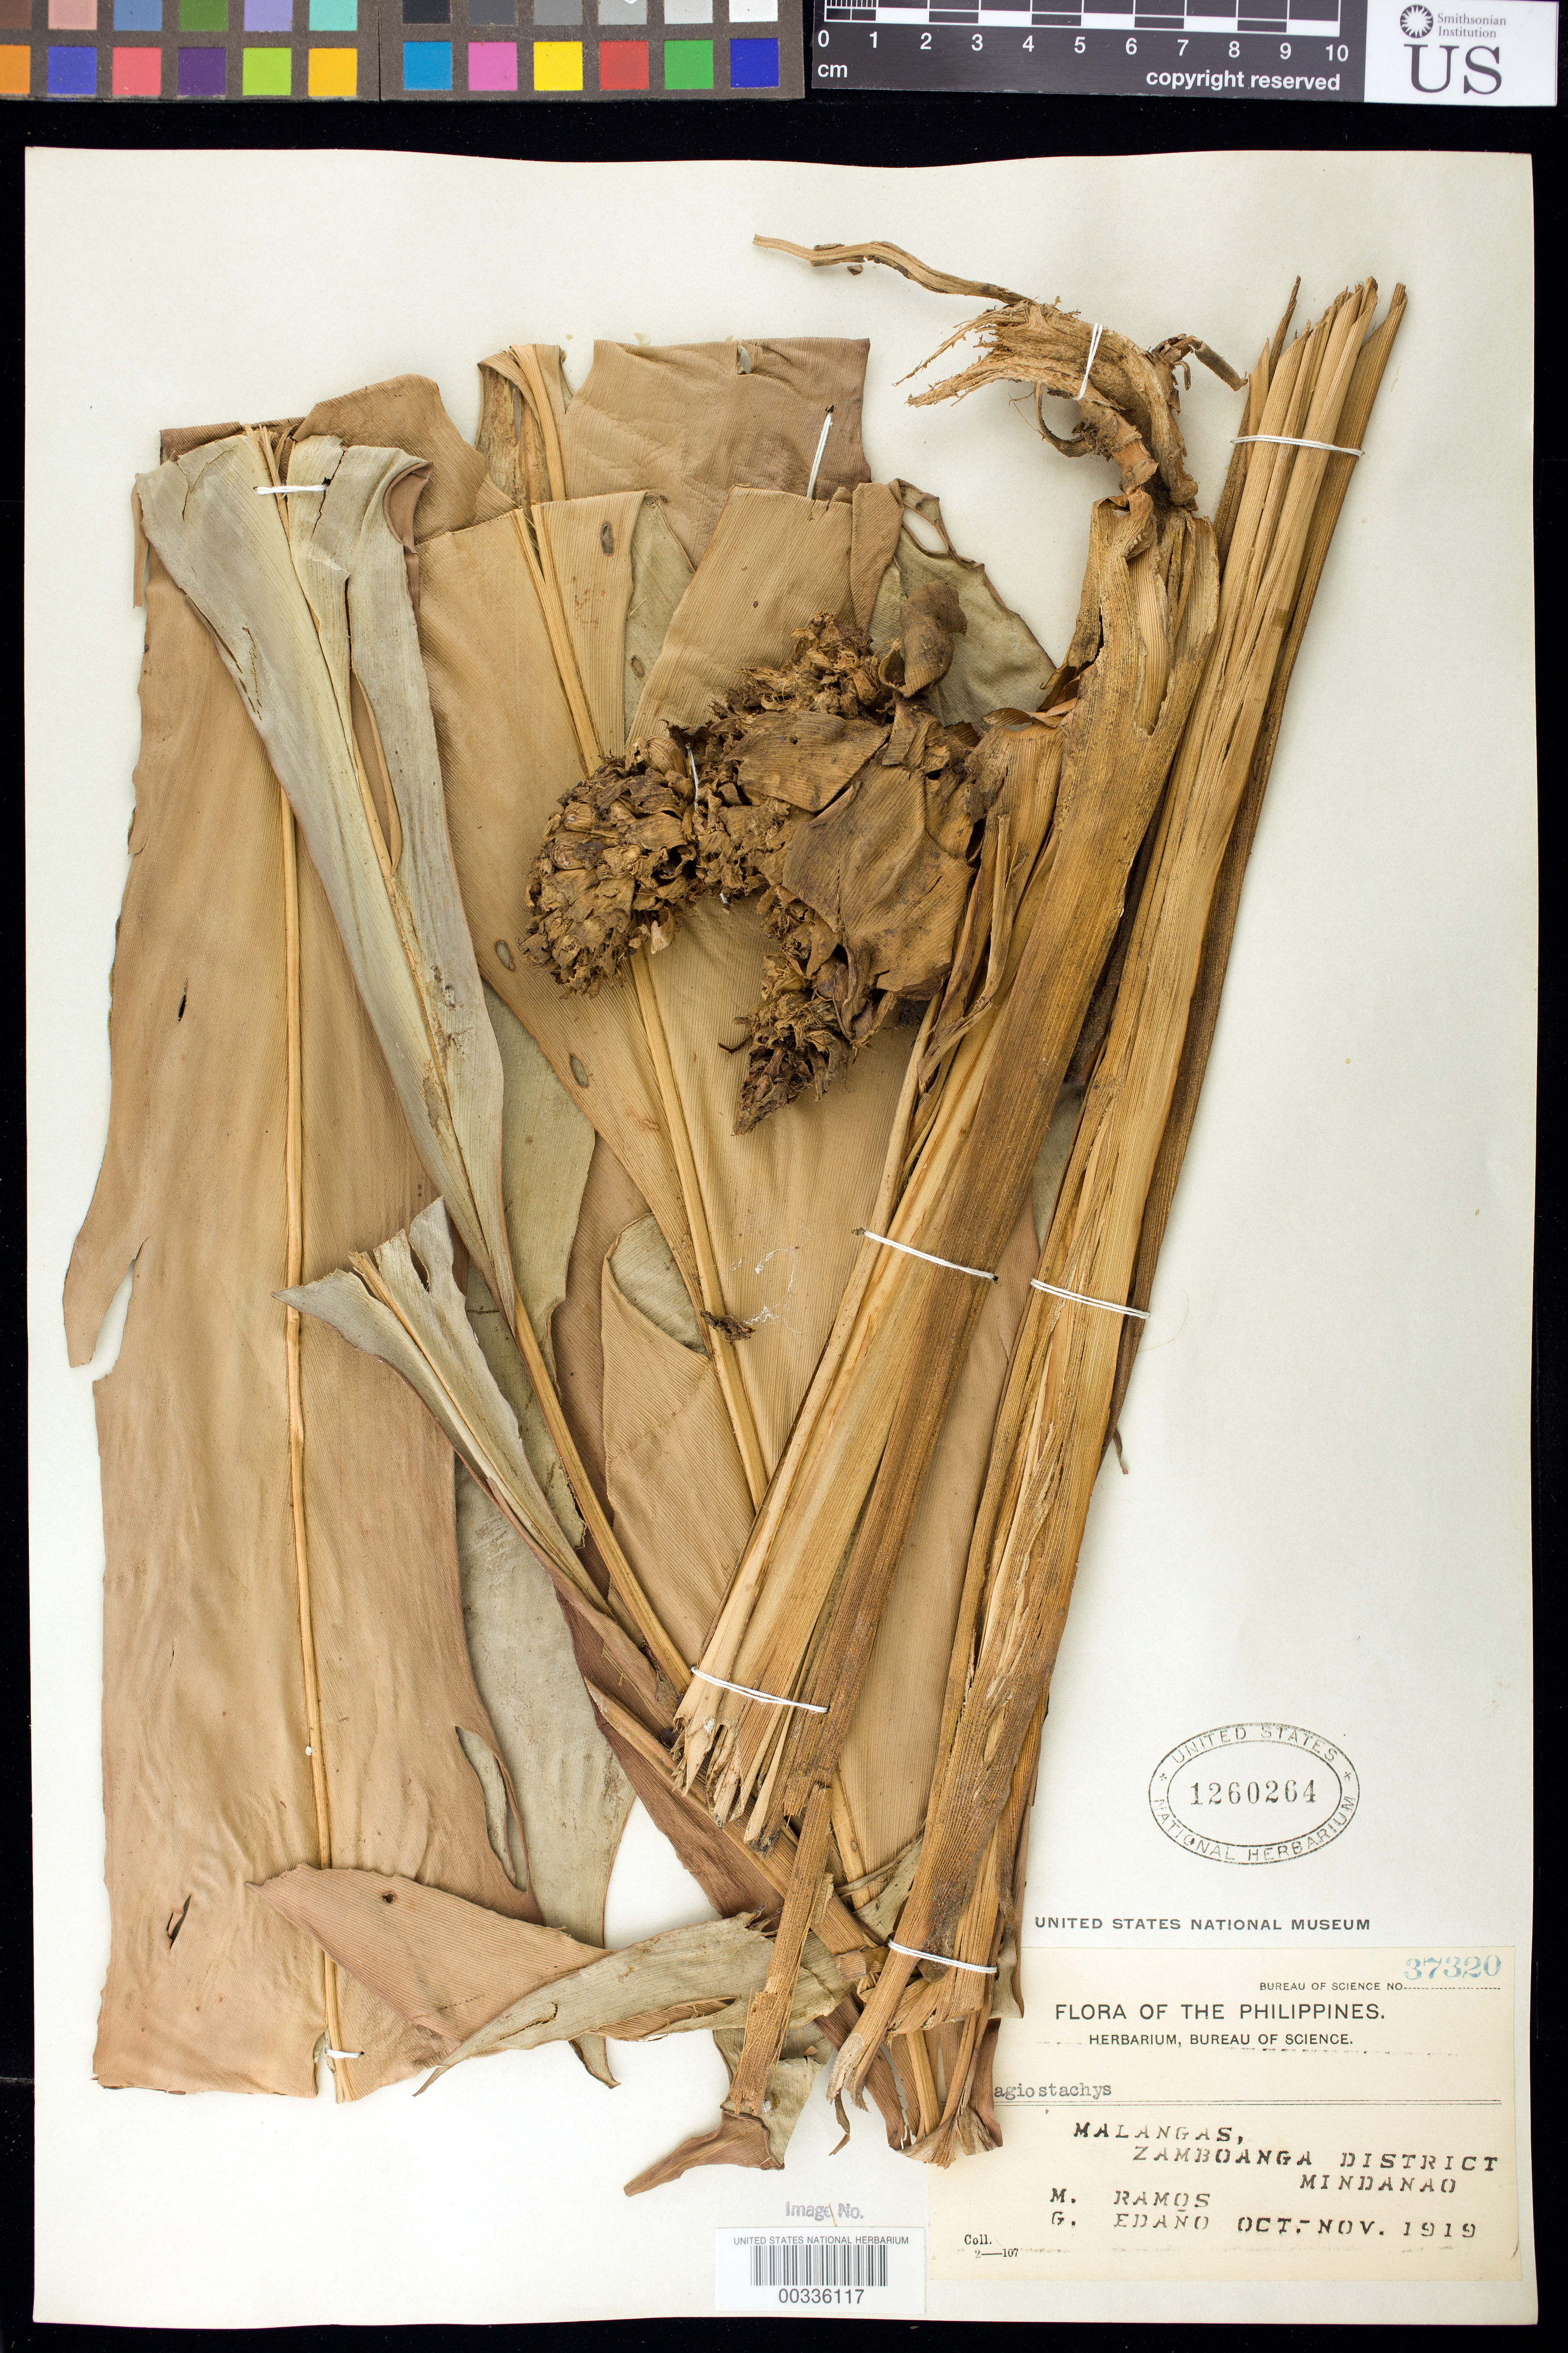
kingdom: Plantae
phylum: Tracheophyta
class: Liliopsida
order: Zingiberales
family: Zingiberaceae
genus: Plagiostachys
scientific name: Plagiostachys sp.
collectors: M. Ramos & G. E. Edaño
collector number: Bur. Sci. 37320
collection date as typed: Oct 1919 to -- Nov 1919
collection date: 1919-10/1919-11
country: Philippines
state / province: Zamboanga Peninsula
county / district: Zamboanga del Sur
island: Mindanao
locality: Malangas, zamboanga dist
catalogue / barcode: US 1260264